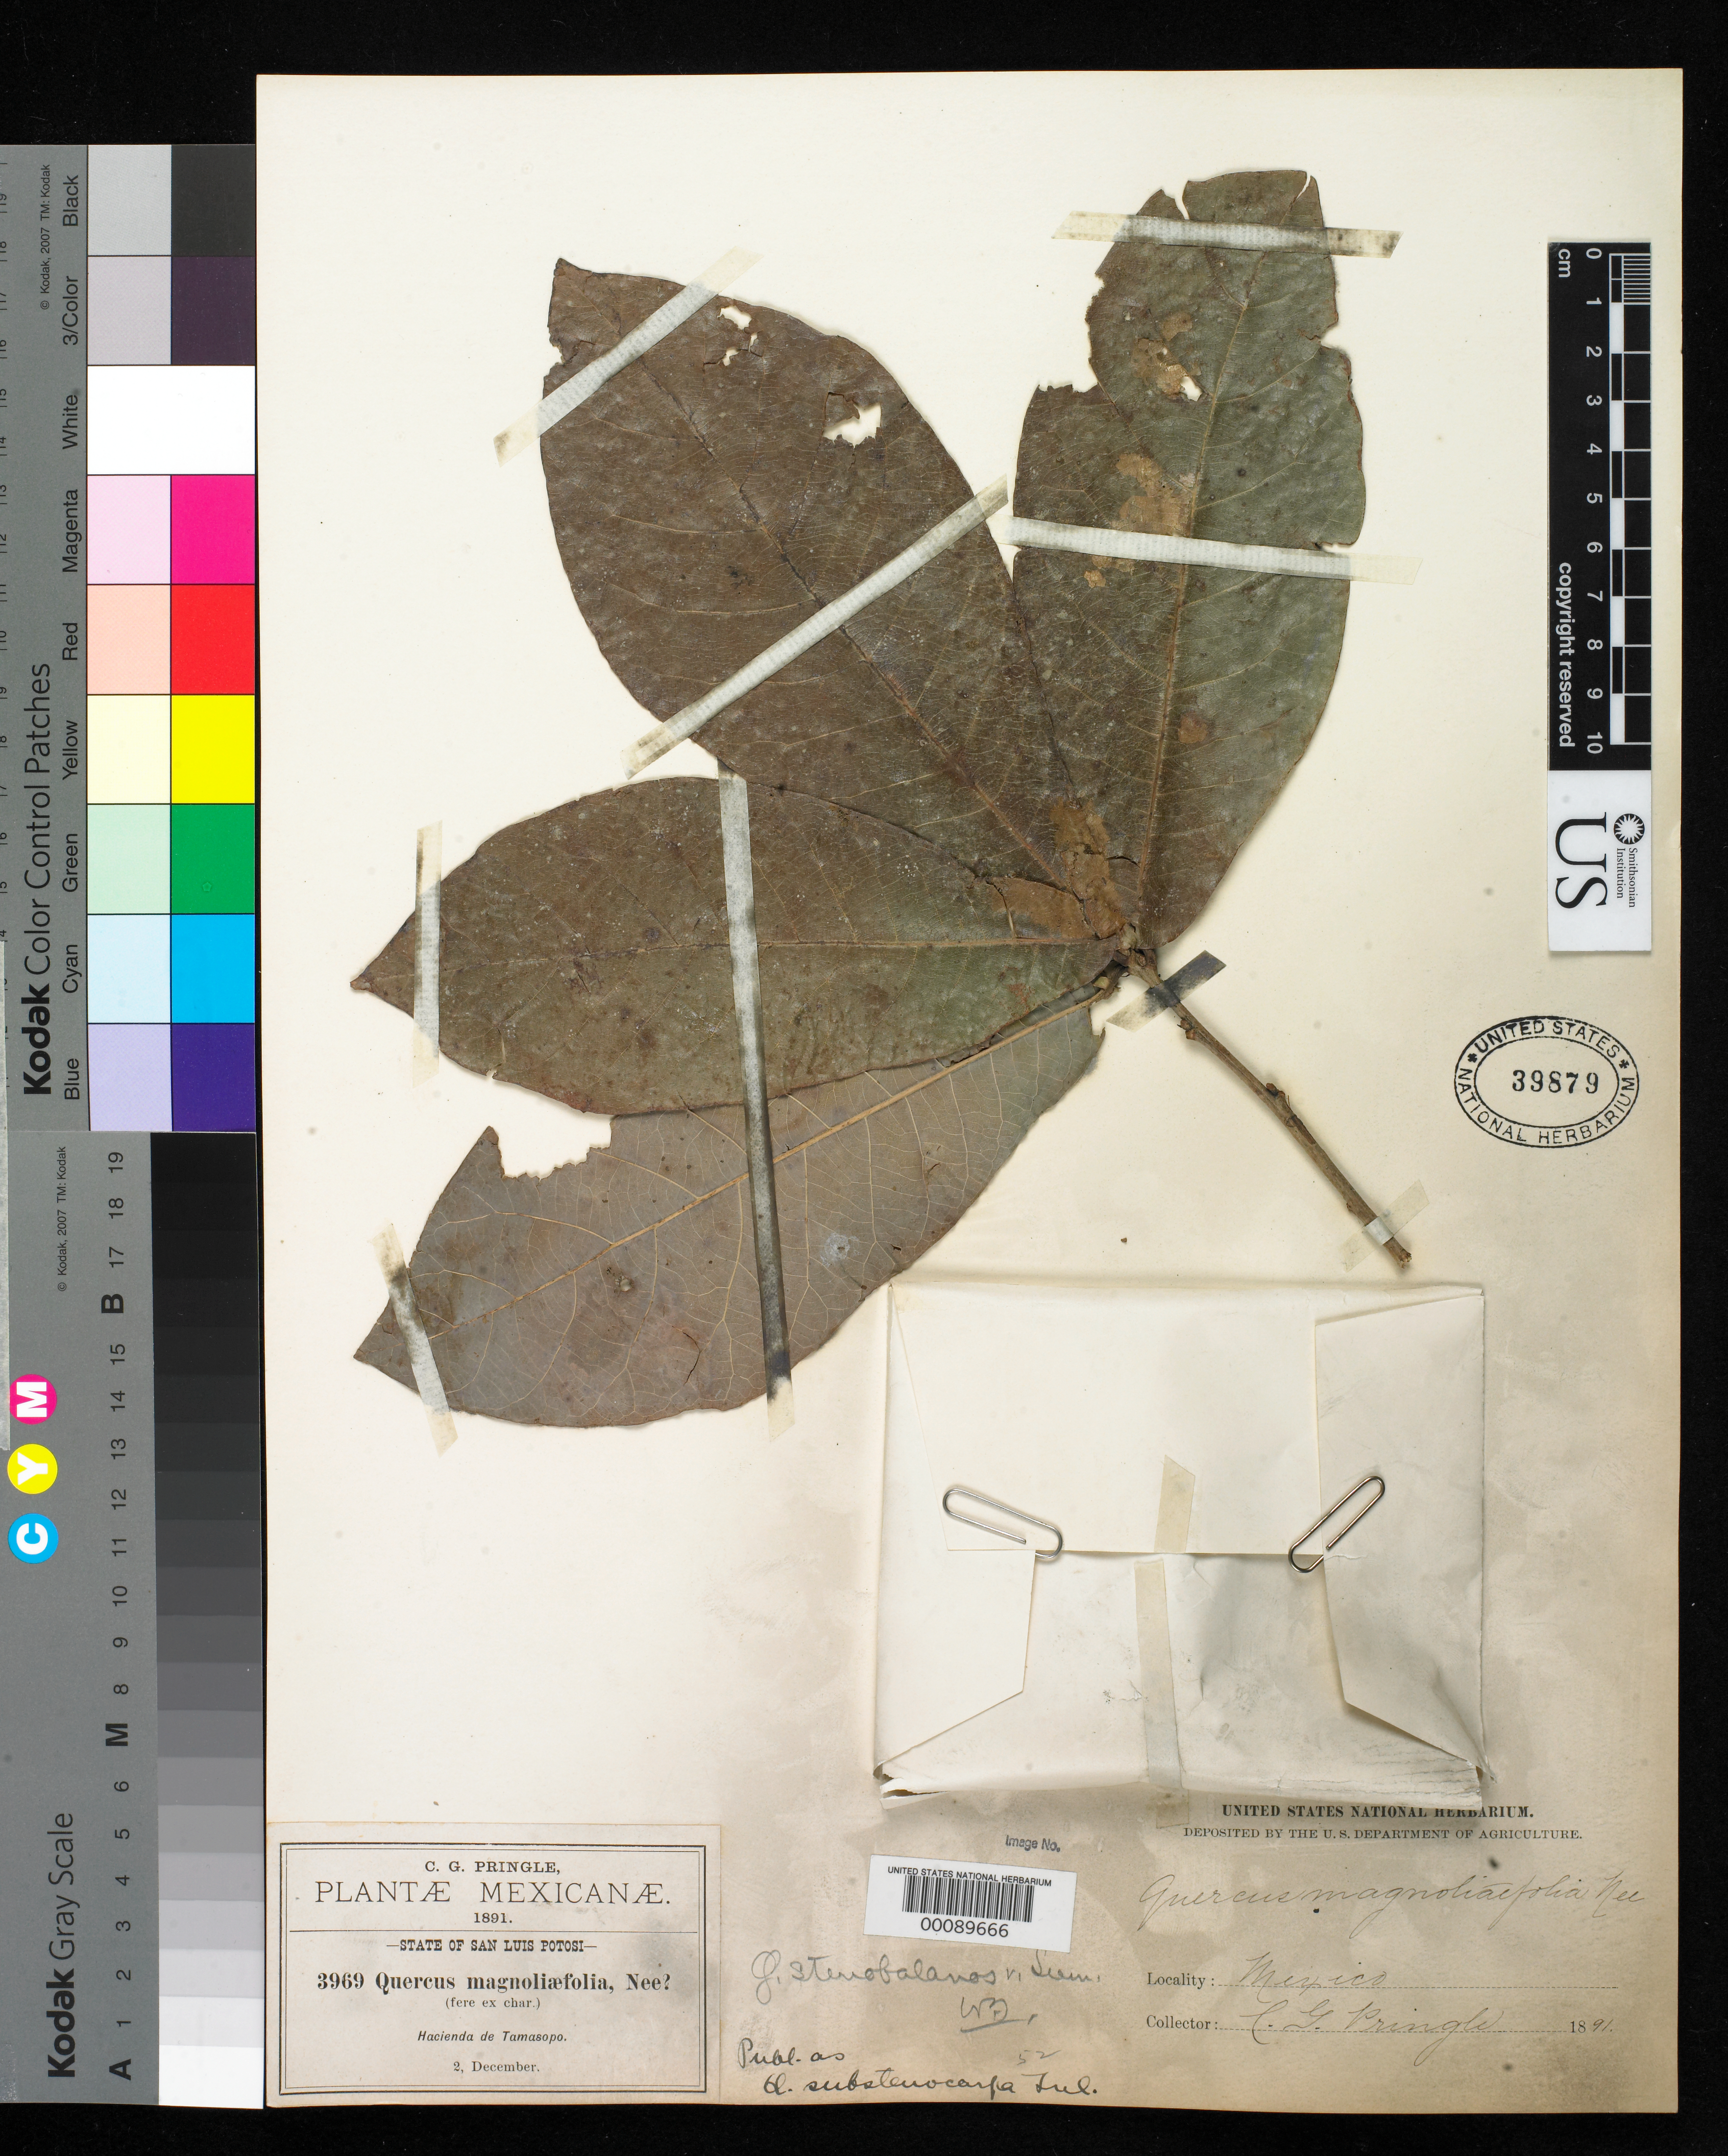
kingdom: Plantae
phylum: Tracheophyta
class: Magnoliopsida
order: Fagales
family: Fagaceae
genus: Quercus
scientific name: Quercus substenocarpa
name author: Trel.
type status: Isotype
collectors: C. G. Pringle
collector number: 3969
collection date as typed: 02 Dec 1891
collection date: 1891-12-02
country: Mexico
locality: Hacienda de Tamposopo.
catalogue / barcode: US 39879